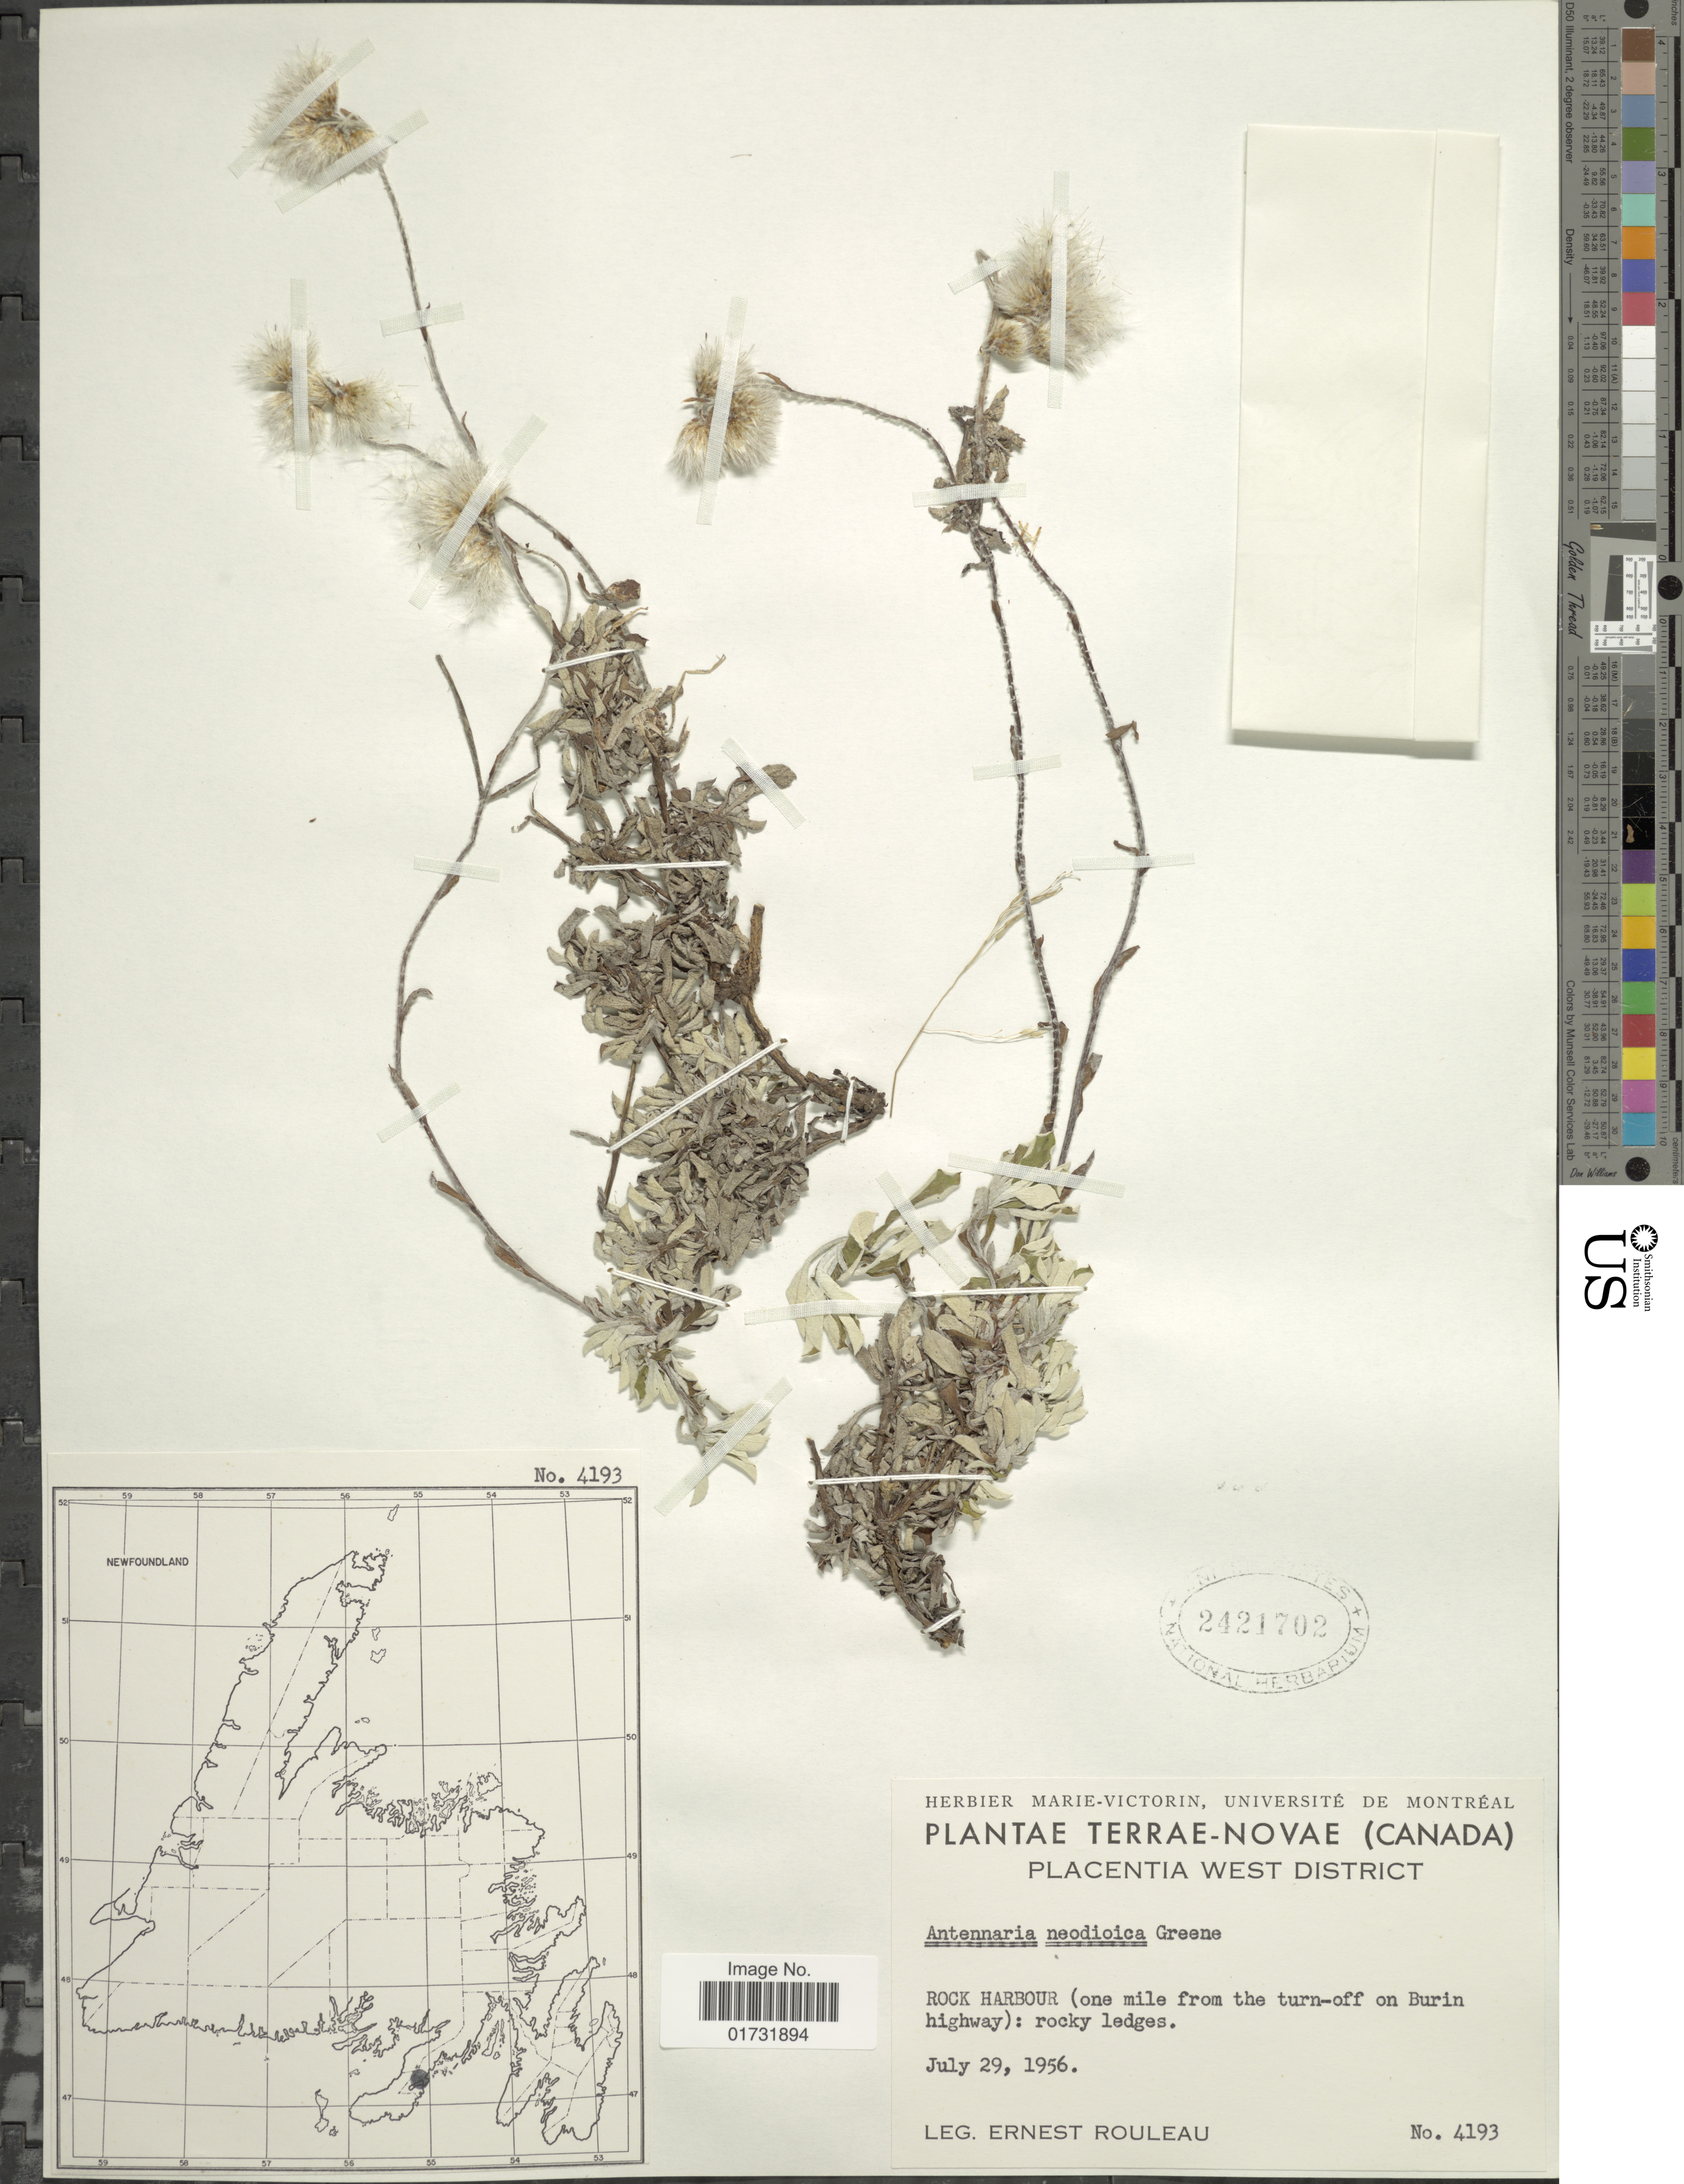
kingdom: Plantae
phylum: Tracheophyta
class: Magnoliopsida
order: Asterales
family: Asteraceae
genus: Antennaria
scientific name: Antennaria neodioica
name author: Greene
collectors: E. Rouleau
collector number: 4193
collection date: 1956-07-29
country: Canada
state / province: Newfoundland and Labrador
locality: Terrae-Novae. Placentia West District. Rock Harbour (One mile from the turn-off on Burin highway)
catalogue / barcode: US 2421702